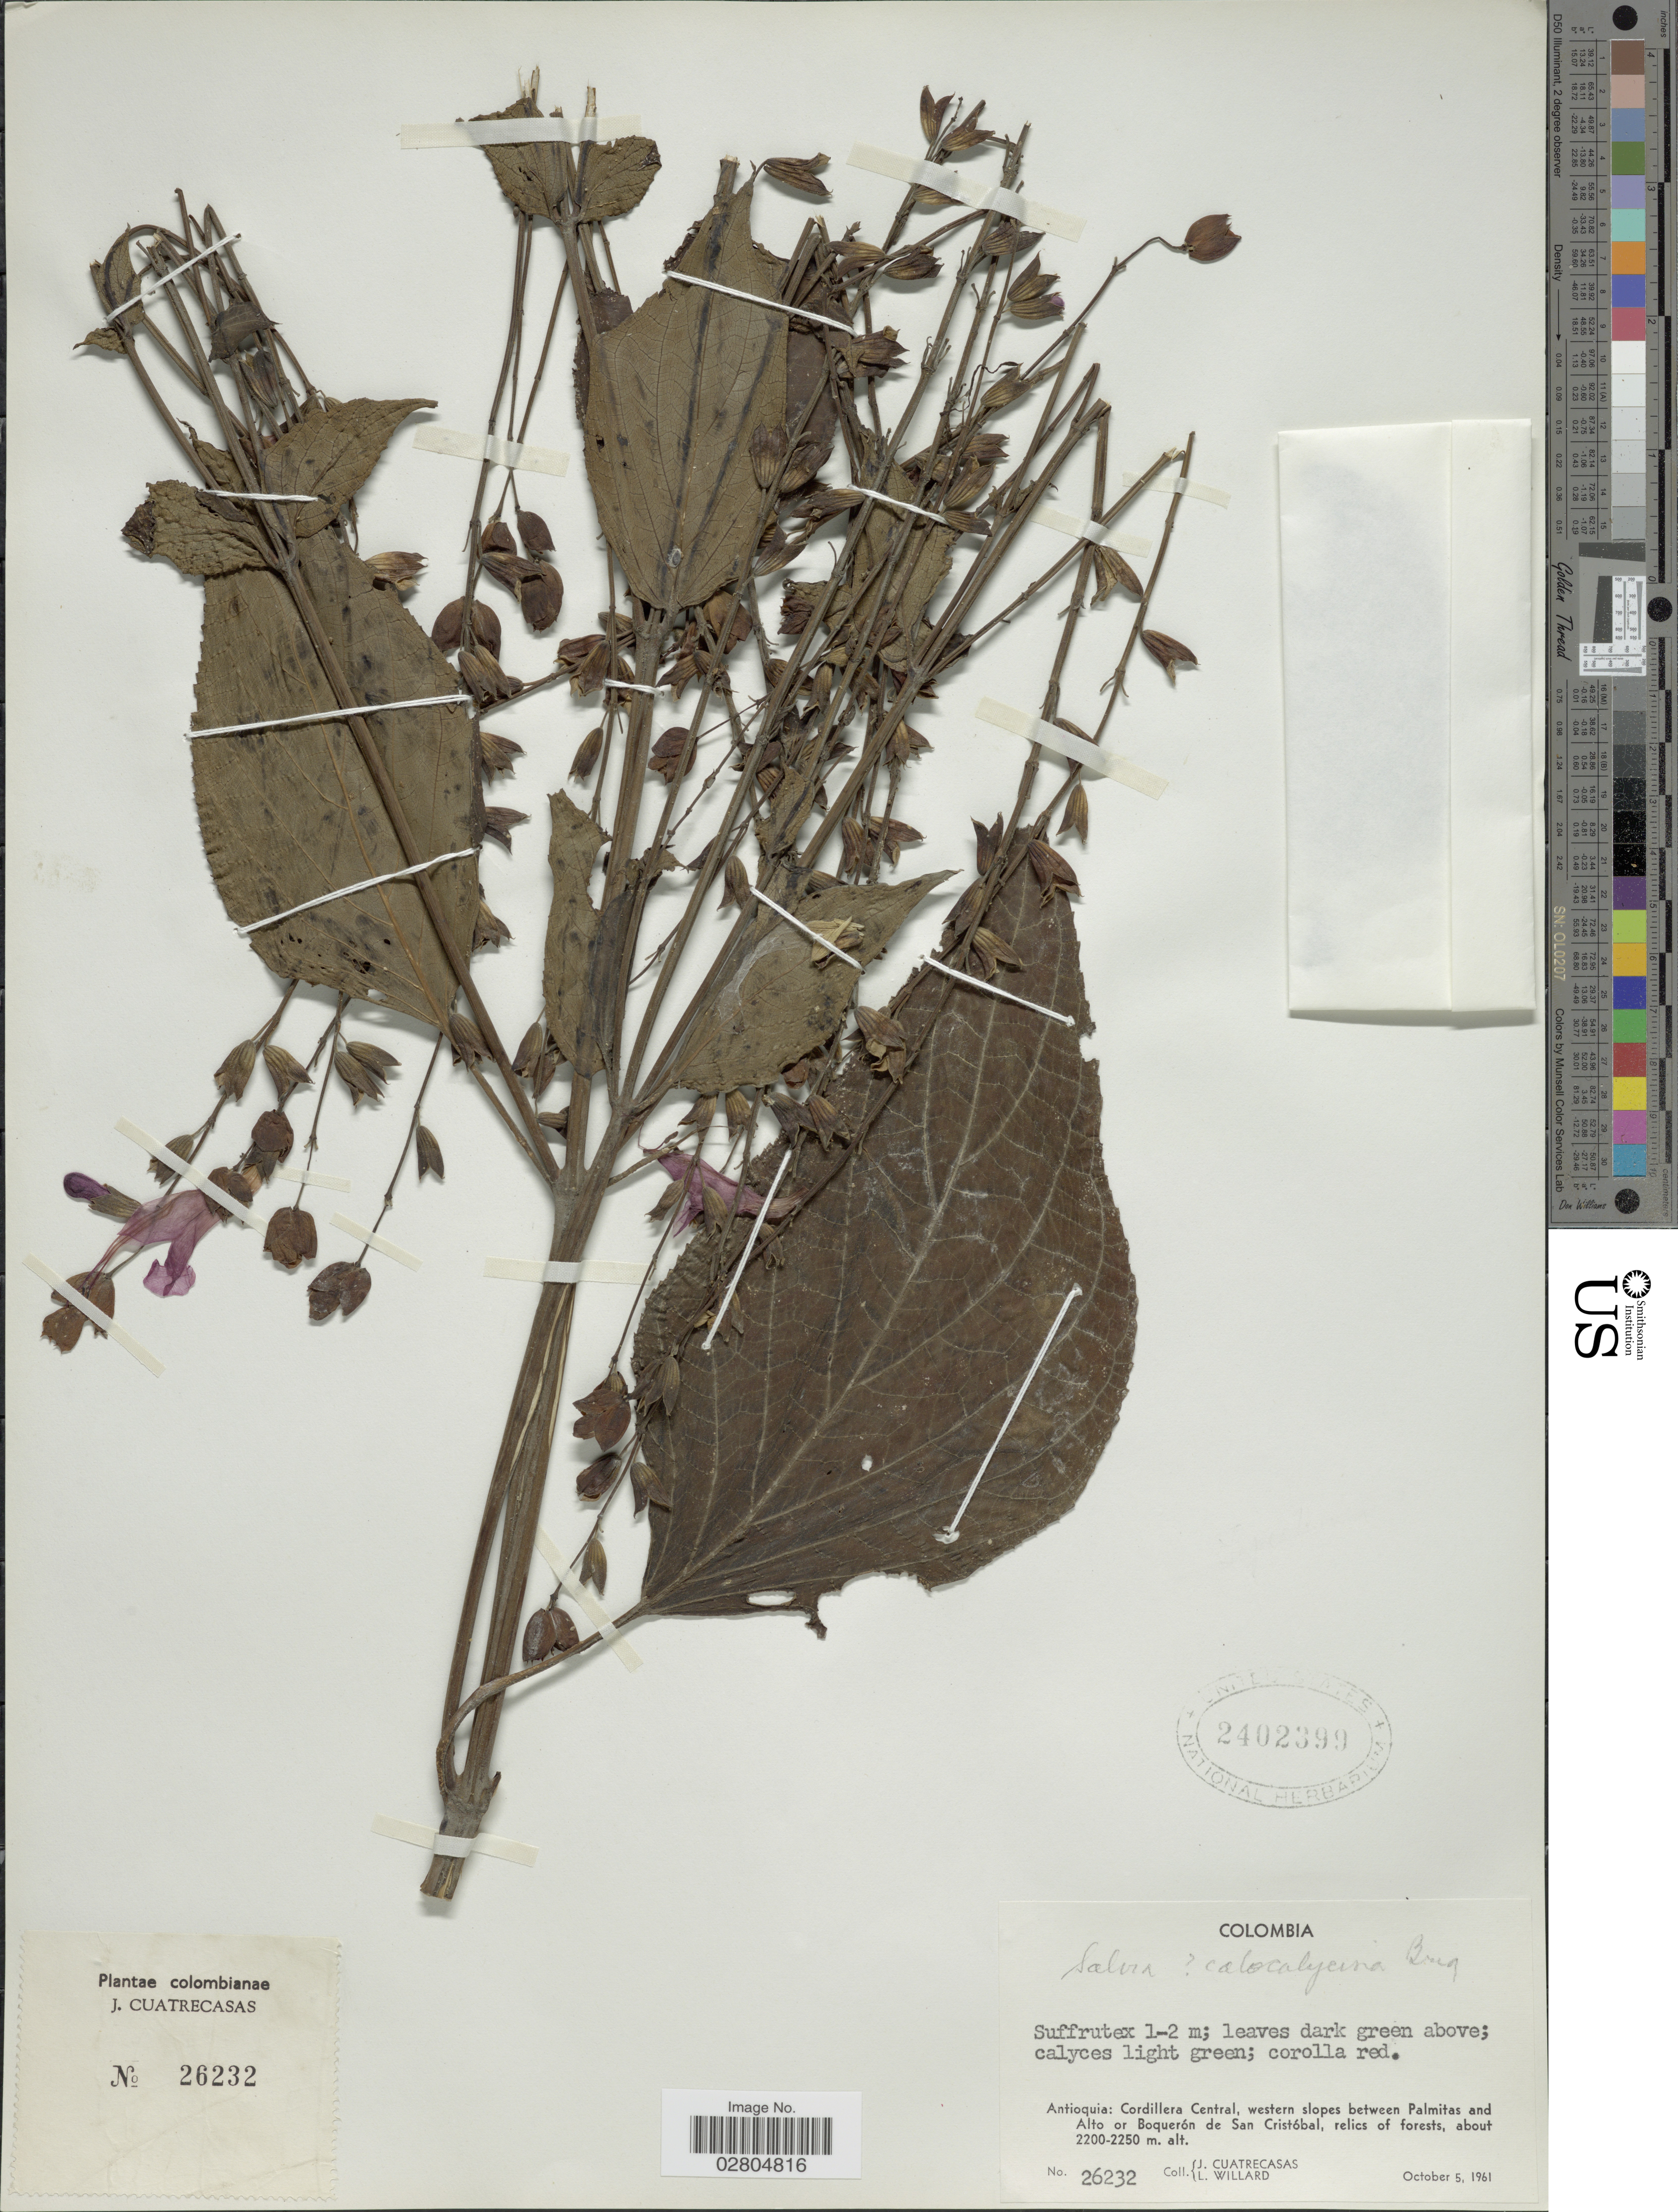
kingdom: Plantae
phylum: Tracheophyta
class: Magnoliopsida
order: Lamiales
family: Lamiaceae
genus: Salvia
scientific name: Salvia pauciserrata subsp. pauciserrata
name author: Benth.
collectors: J. Cuatrecasas & L. Willard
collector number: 26232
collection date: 1961-10-05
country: Colombia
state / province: Antioquia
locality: Cordillera Central, western slopes between Palmitas and Alto or Boquerón de San Cristóbal, relics of forests.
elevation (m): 2200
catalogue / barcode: US 2402399